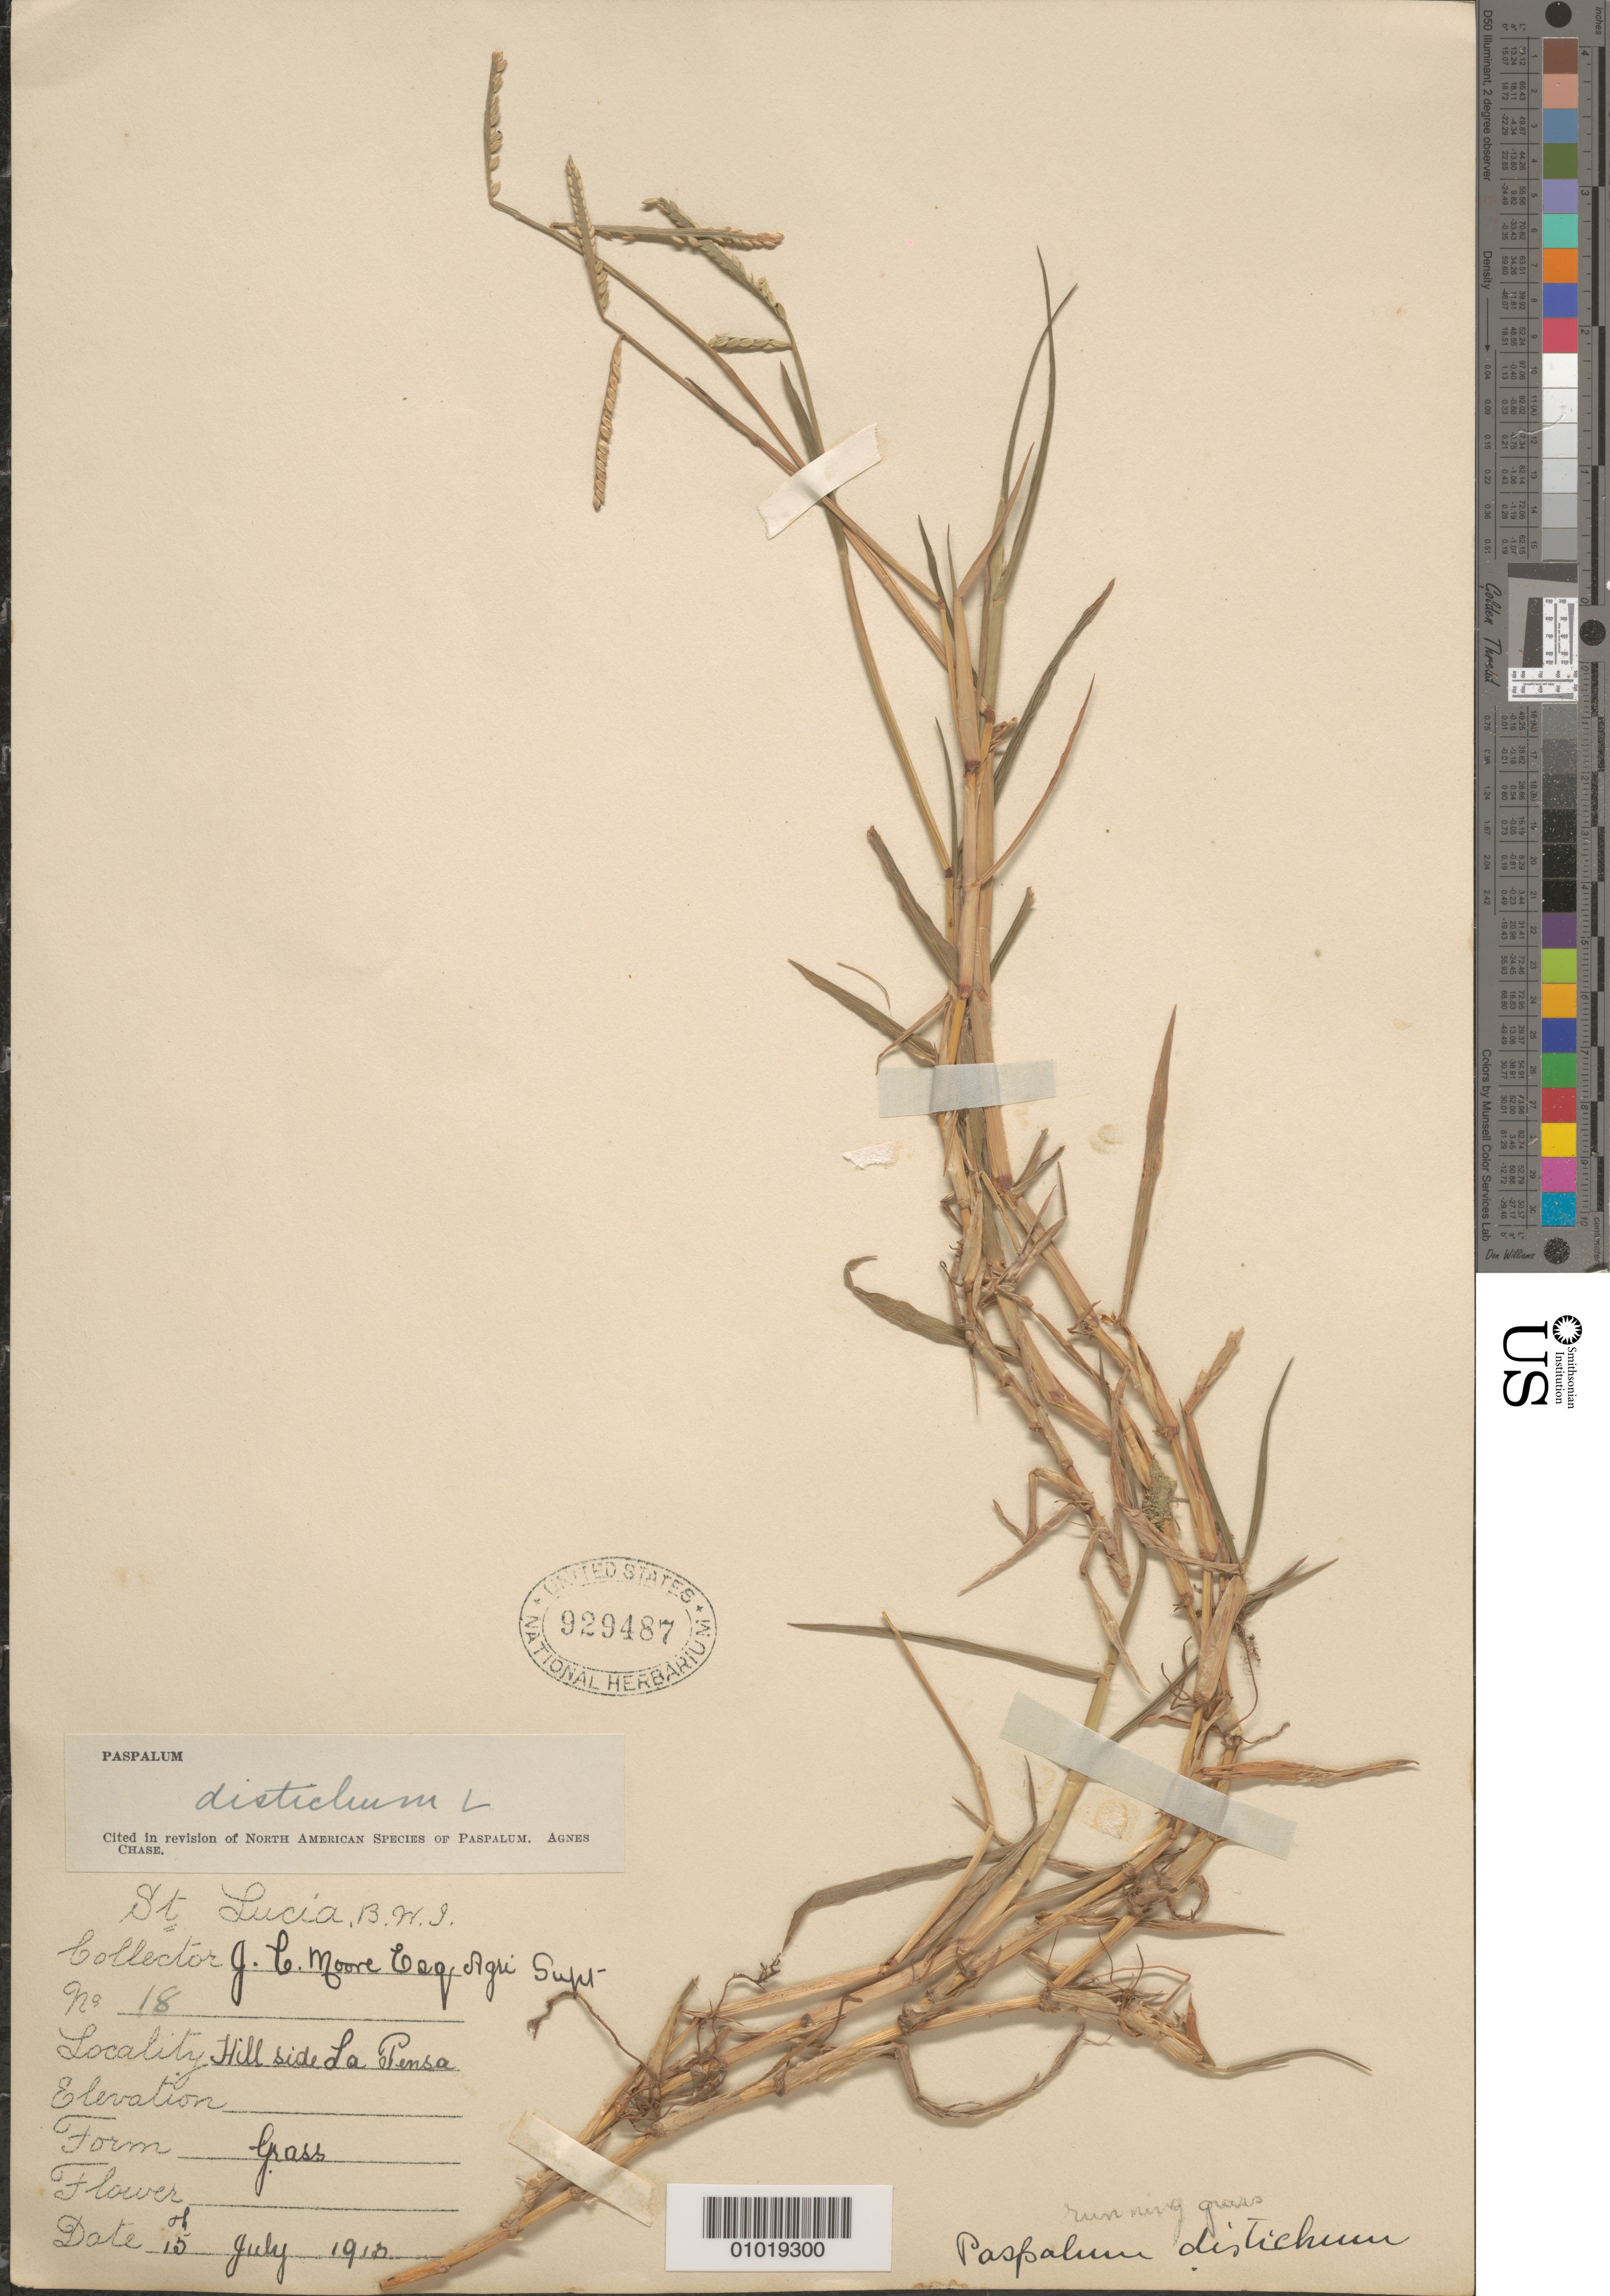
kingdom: Plantae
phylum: Tracheophyta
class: Liliopsida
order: Poales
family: Poaceae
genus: Paspalum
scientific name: Paspalum distichum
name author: L.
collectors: J. A. Moore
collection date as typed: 15 Jul 1910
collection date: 1910-07-15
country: St. Lucia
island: St. Lucia I.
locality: Hillside of La Pensa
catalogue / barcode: US 929487